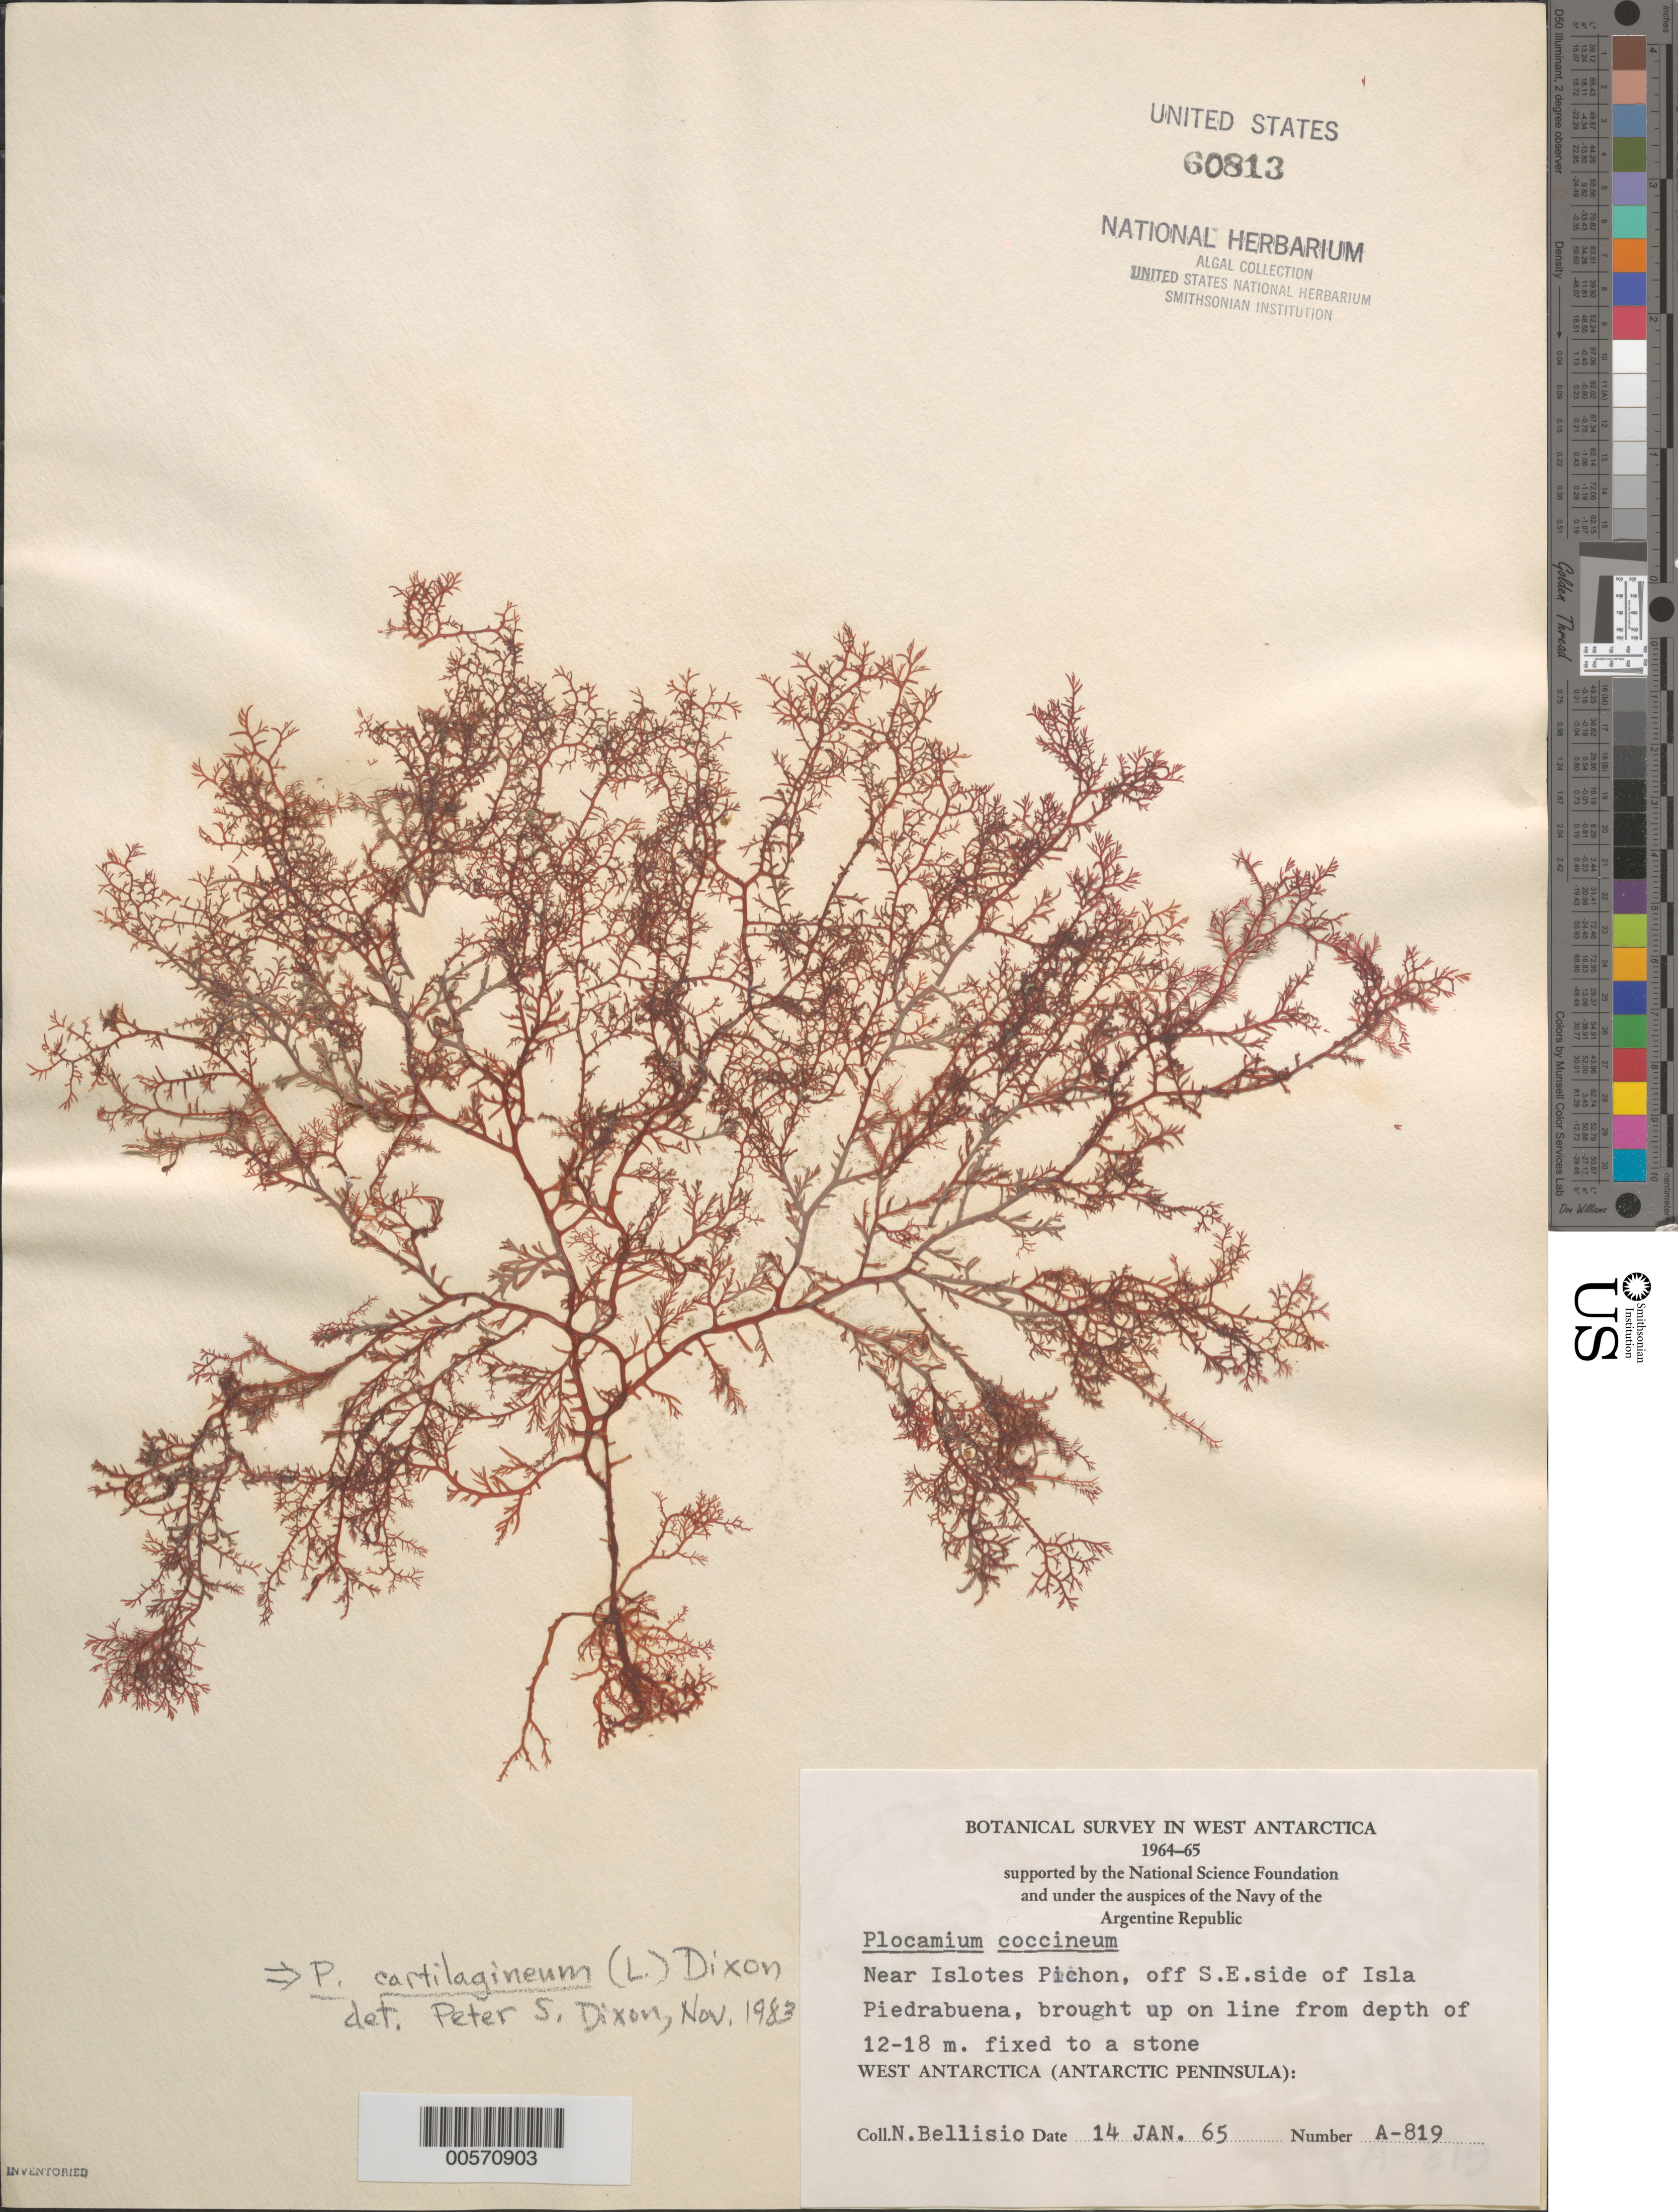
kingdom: Plantae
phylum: Rhodophyta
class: Florideophyceae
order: Plocamiales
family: Plocamiaceae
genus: Plocamium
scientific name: Plocamium cartilagineum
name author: (L.) P.S. Dixon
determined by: Dixon, P. S.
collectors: N. Bellisio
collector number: A-819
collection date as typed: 14 Jan 1965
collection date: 1965-01-14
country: Antarctica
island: Melchior Islands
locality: Off Eta Island, near Islotes Pichon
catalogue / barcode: US 60813